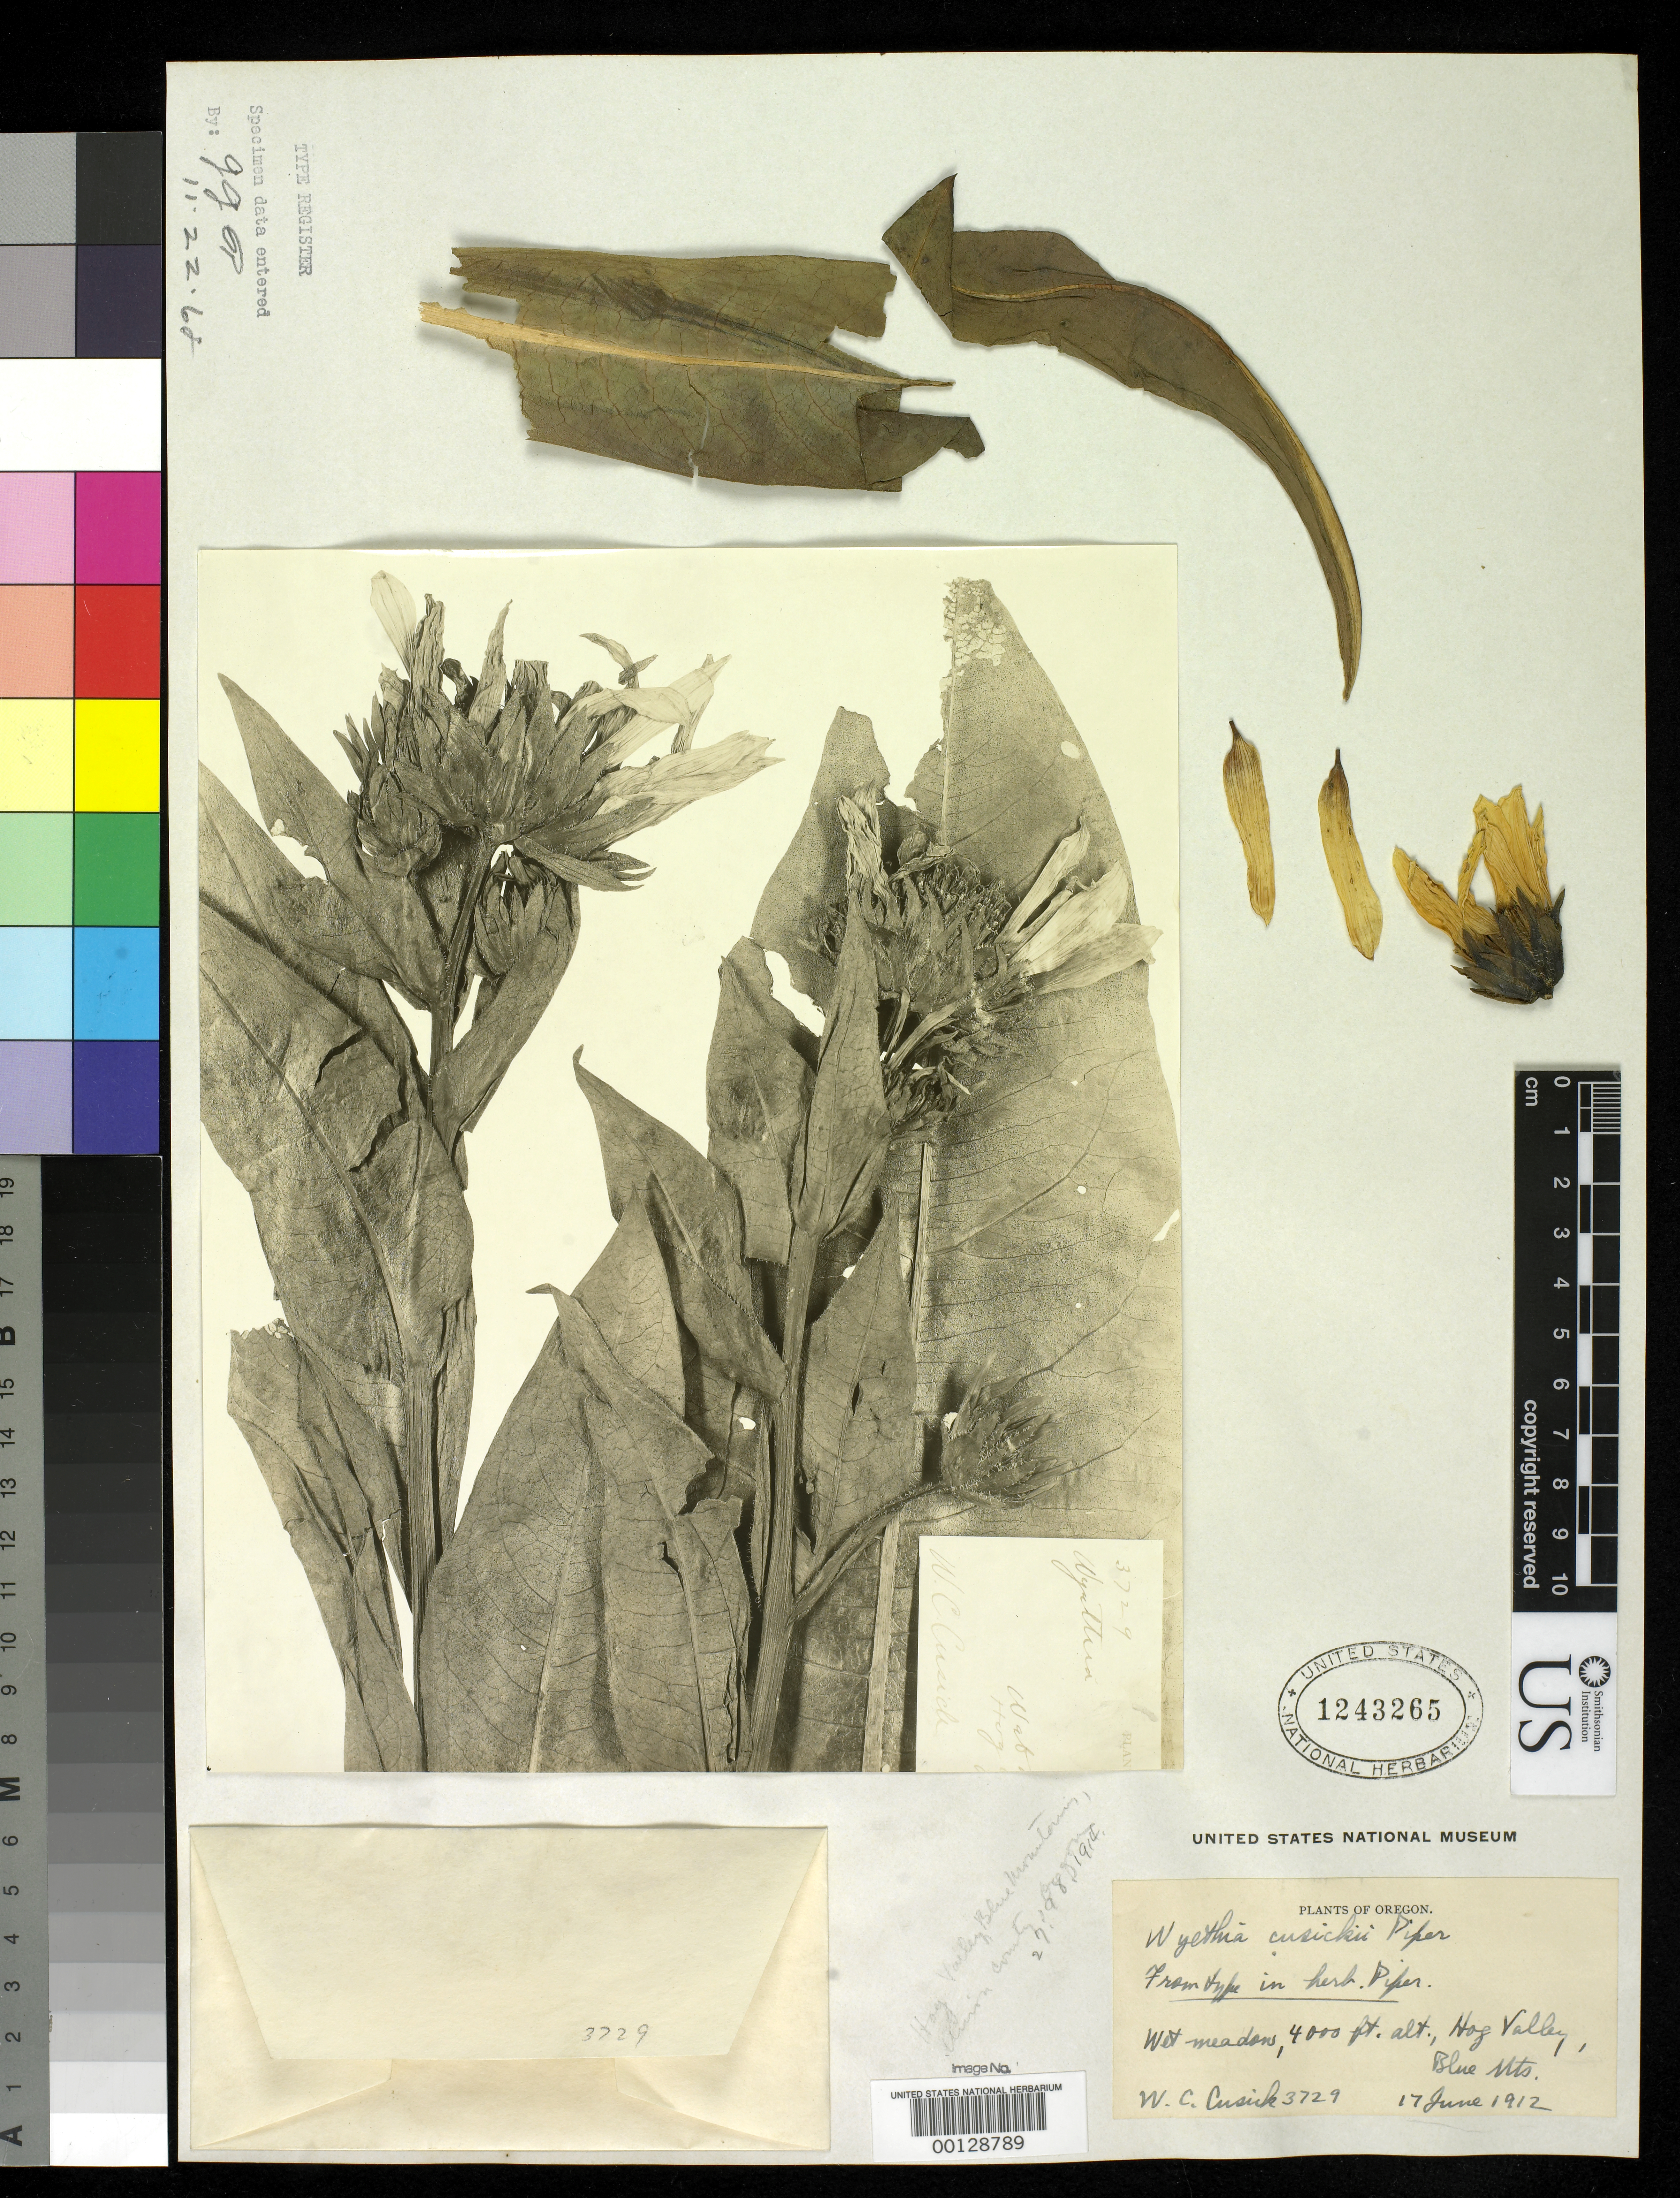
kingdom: Plantae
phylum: Tracheophyta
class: Magnoliopsida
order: Asterales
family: Asteraceae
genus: Wyethia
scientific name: Wyethia cusickii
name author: Piper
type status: Isotype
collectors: W. C. Cusick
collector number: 3729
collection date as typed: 17 Jun 1912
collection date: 1912-06-17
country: United States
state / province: Oregon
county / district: Union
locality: Blue Mountains, Hog Valley.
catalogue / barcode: US 1243265